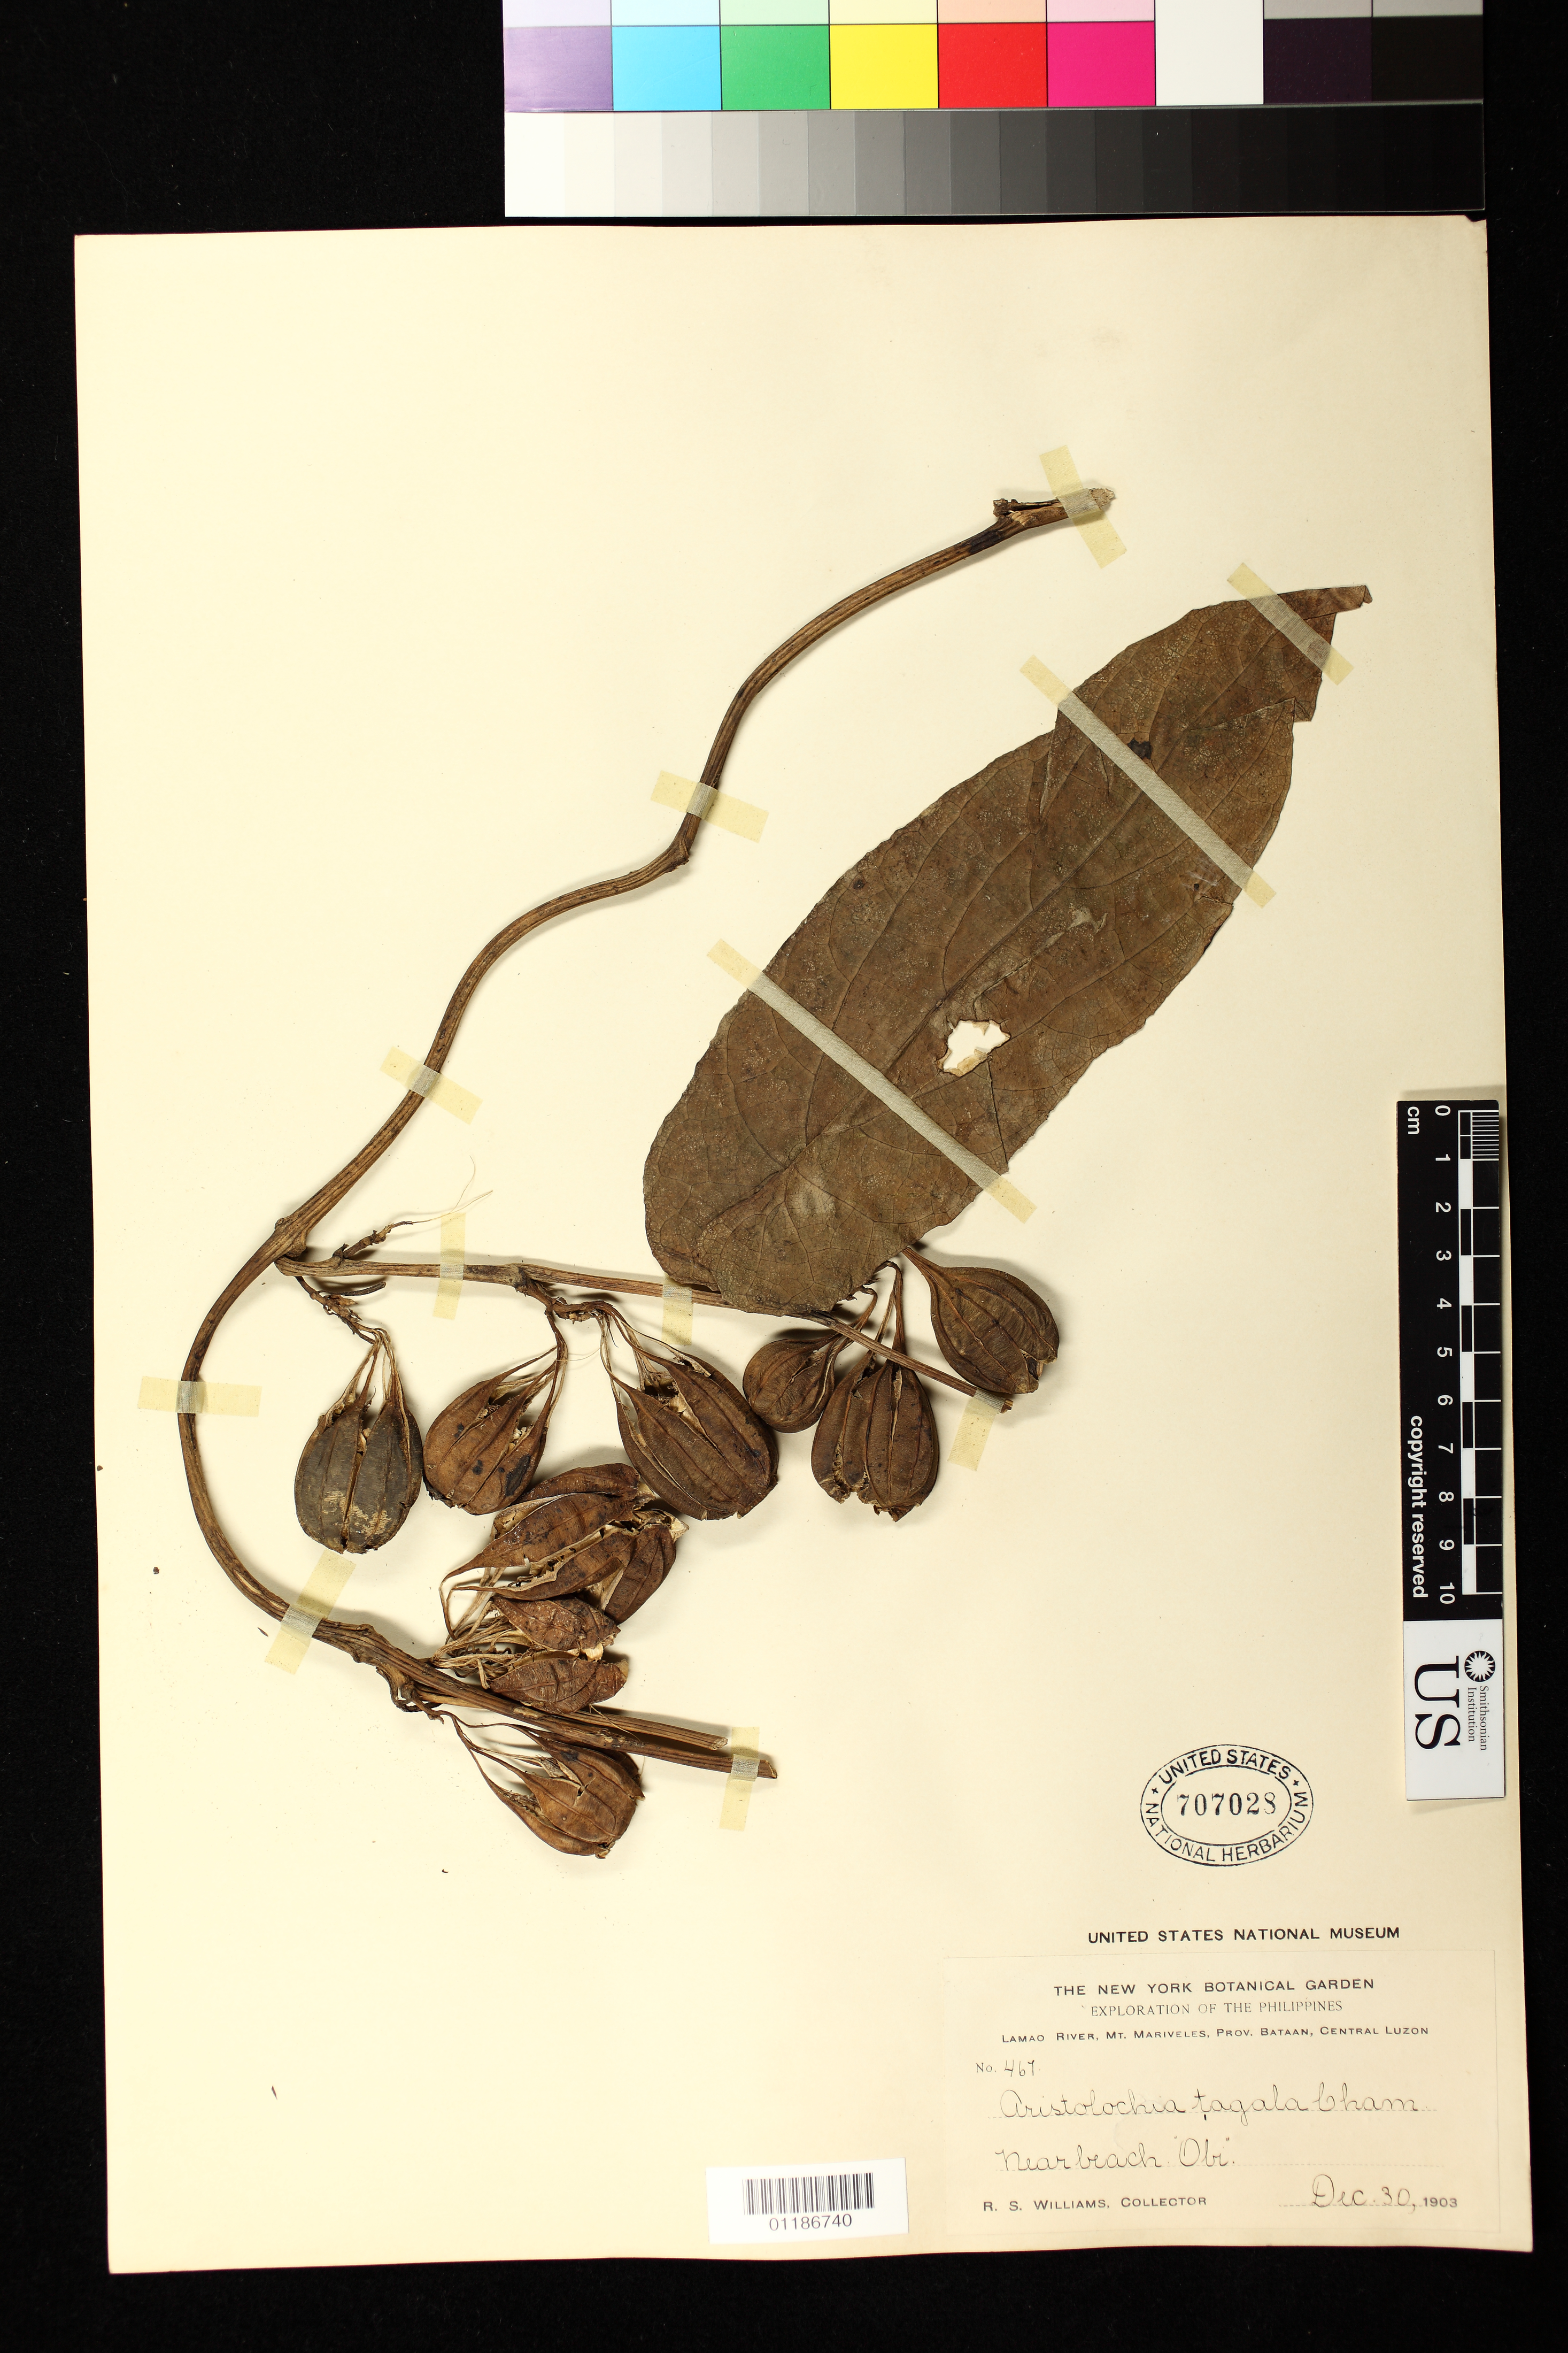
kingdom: Plantae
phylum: Tracheophyta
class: Magnoliopsida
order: Piperales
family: Aristolochiaceae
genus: Aristolochia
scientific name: Aristolochia tagala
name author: Cham.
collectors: R. S. Williams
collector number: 467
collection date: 1903-12-30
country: Philippines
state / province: Central Luzon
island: Luzon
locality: Lamao River, Mt. Mariveles, Prov. Bataan, near beach "Obi".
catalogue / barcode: US 707028